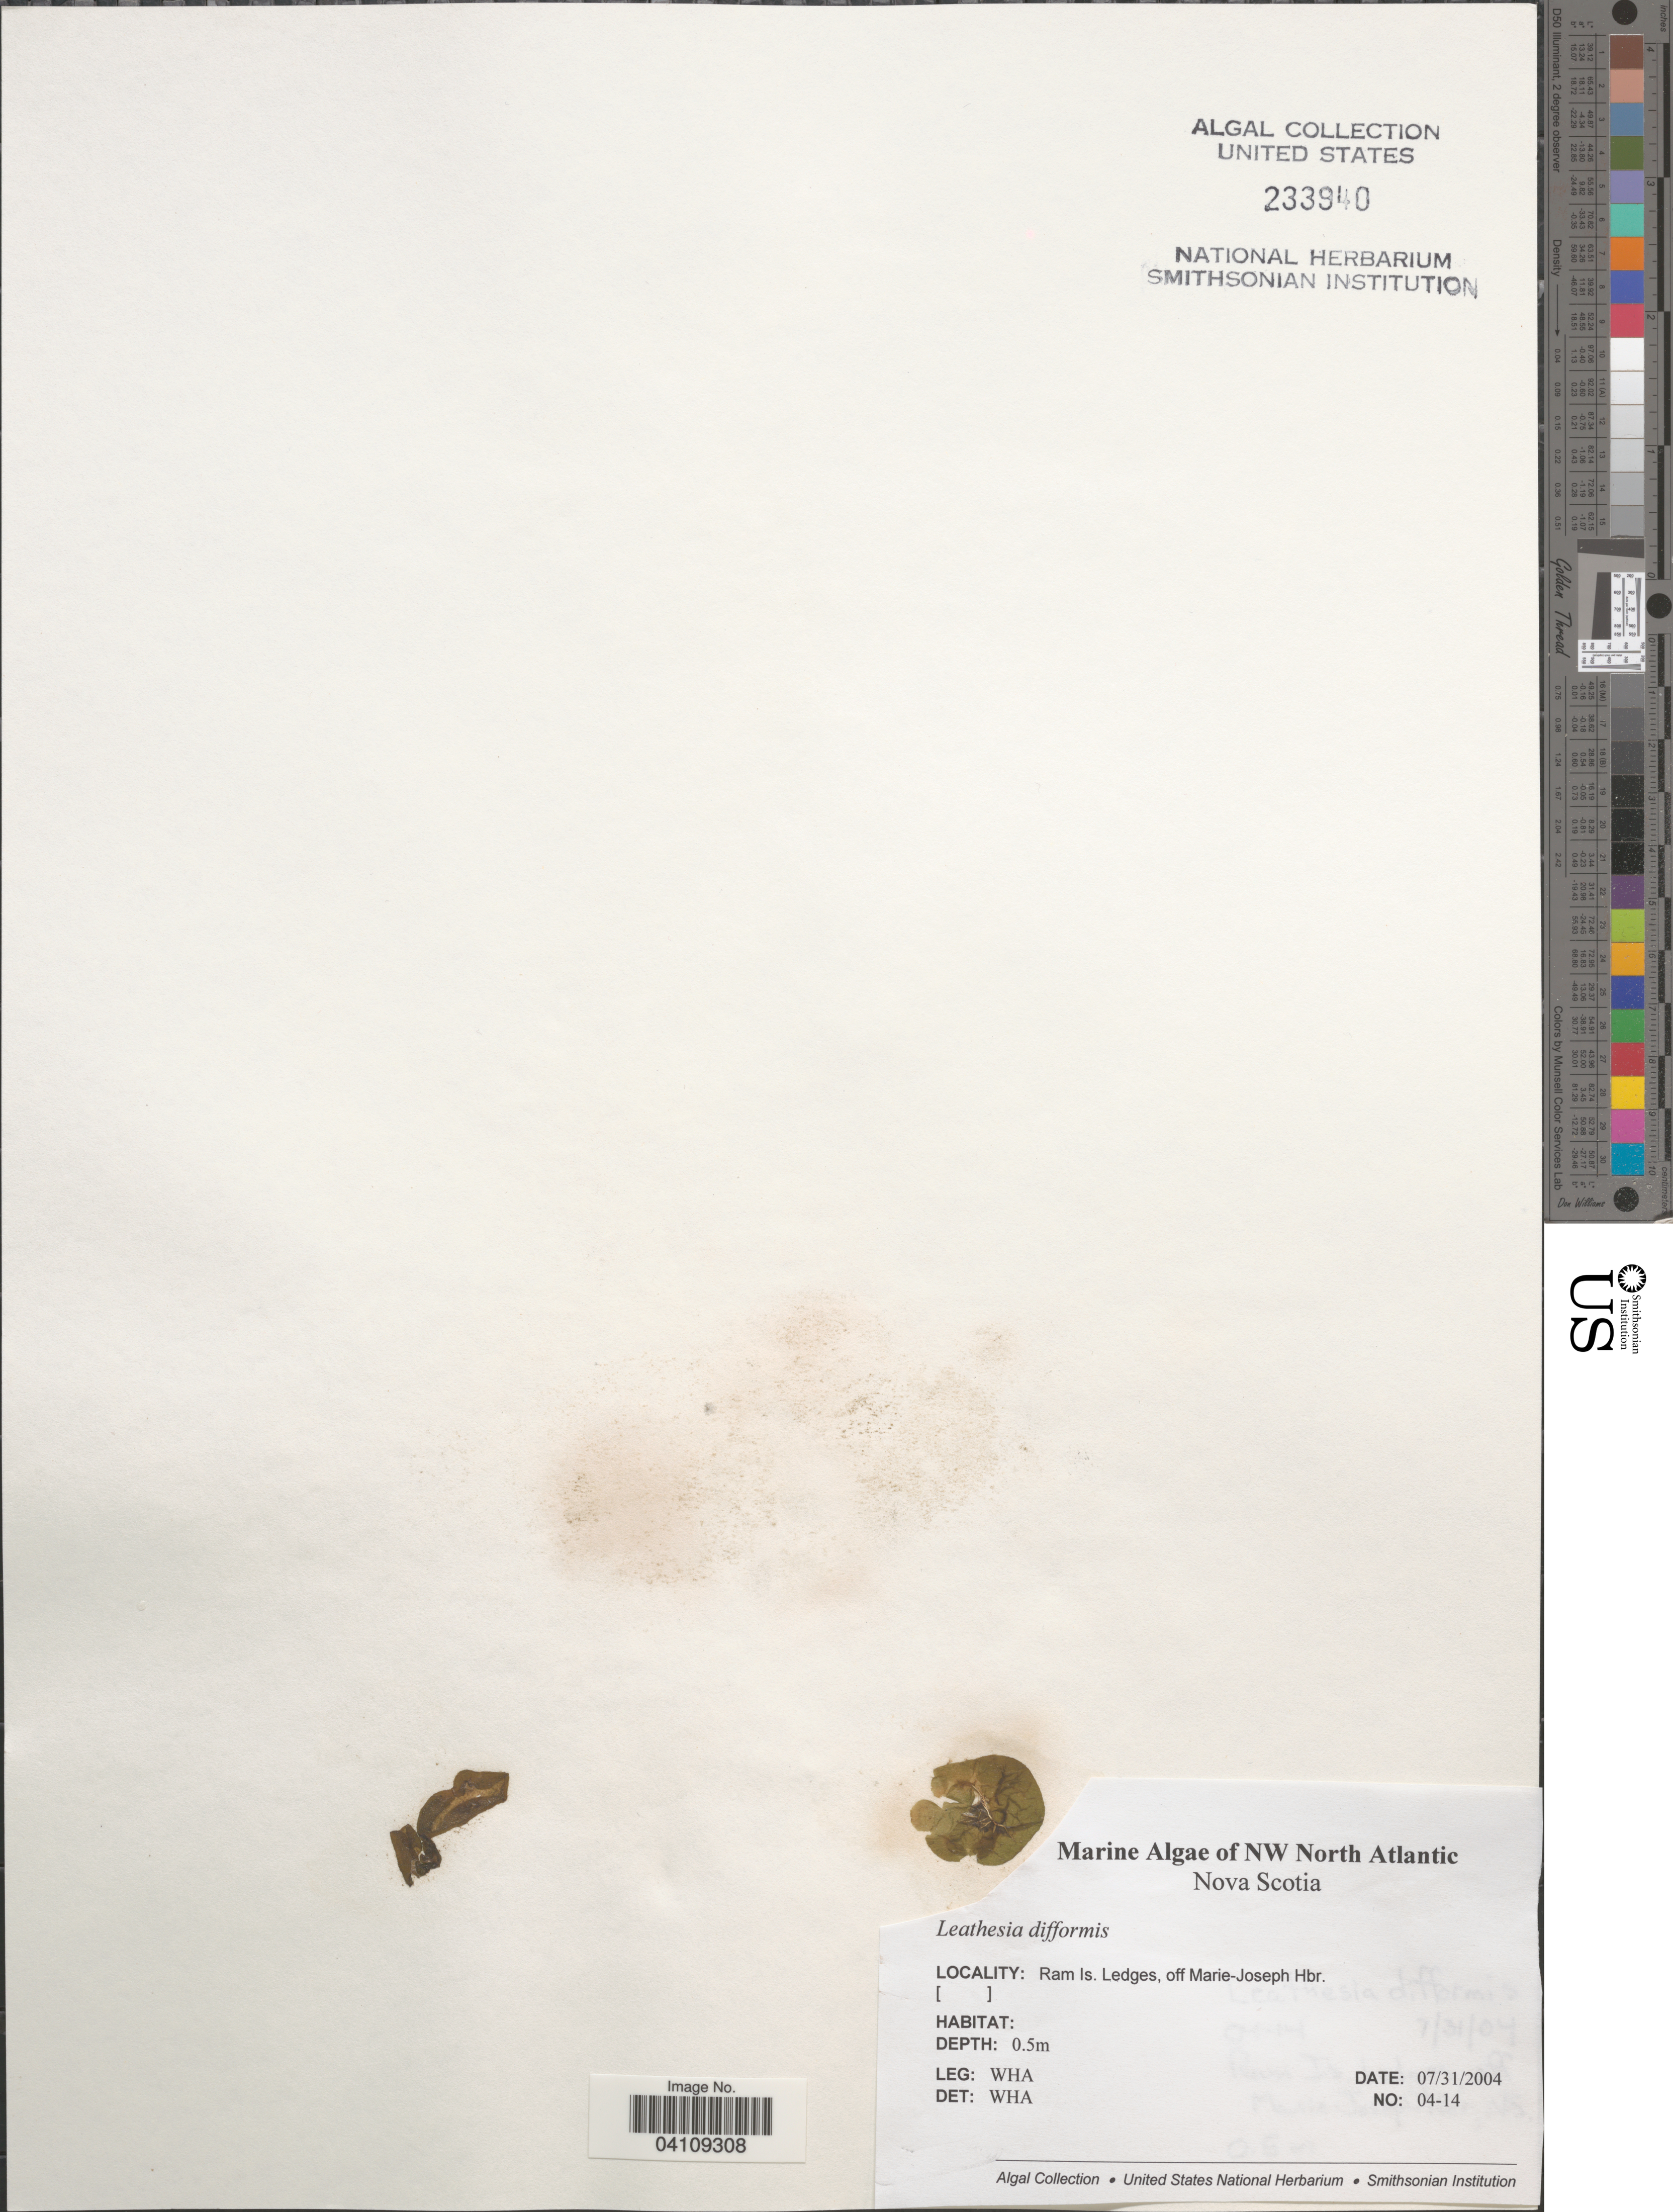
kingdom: Chromista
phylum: Ochrophyta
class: Phaeophyceae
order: Ectocarpales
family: Chordariaceae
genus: Leathesia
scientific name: Leathesia difformis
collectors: W. H. Adey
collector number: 04-14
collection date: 2004-07-31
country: Canada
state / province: Nova Scotia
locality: NW North Atlantic. Ram Is. Ledges, off Marie-Joseph Hbr.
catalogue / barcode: US 233940